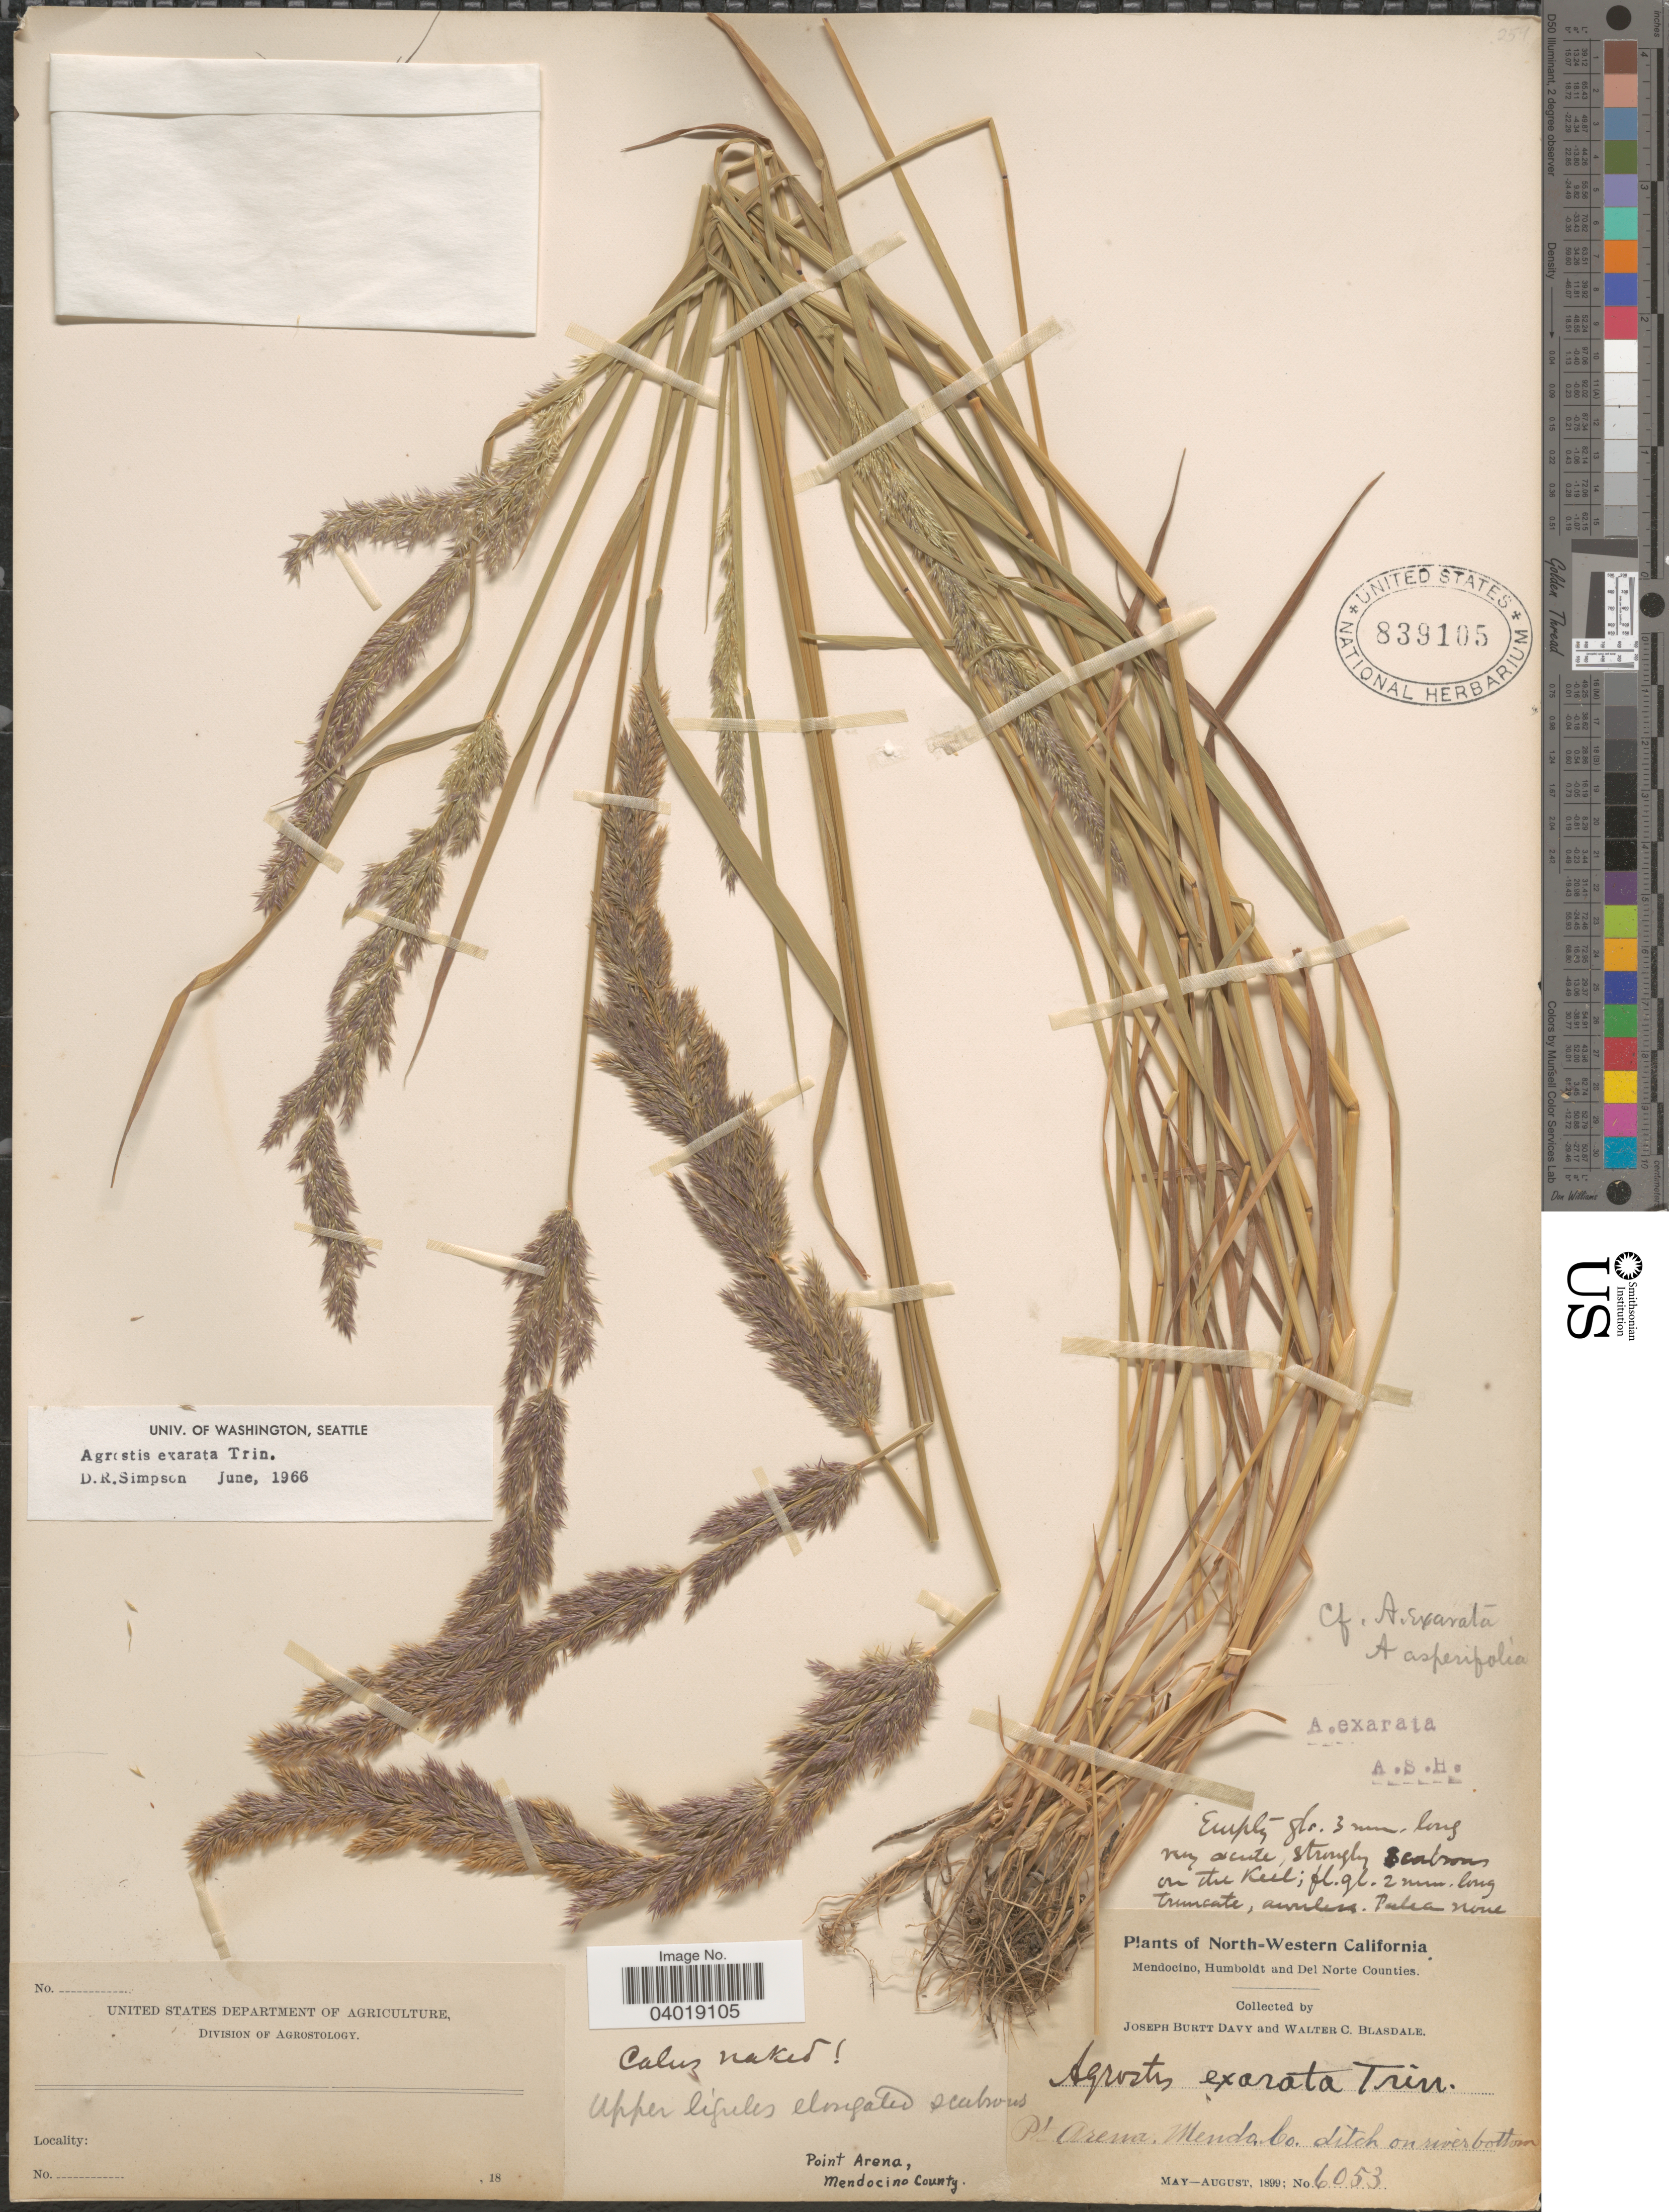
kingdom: Plantae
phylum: Tracheophyta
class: Liliopsida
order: Poales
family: Poaceae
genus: Agrostis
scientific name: Agrostis exarata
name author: Trin.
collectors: J. Burtt Davy & W. Blasdale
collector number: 6053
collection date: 1899-05/1899-08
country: United States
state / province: California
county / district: Mendocino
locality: North-Western California. Point Arena. Mendocino County.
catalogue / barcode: US 839105